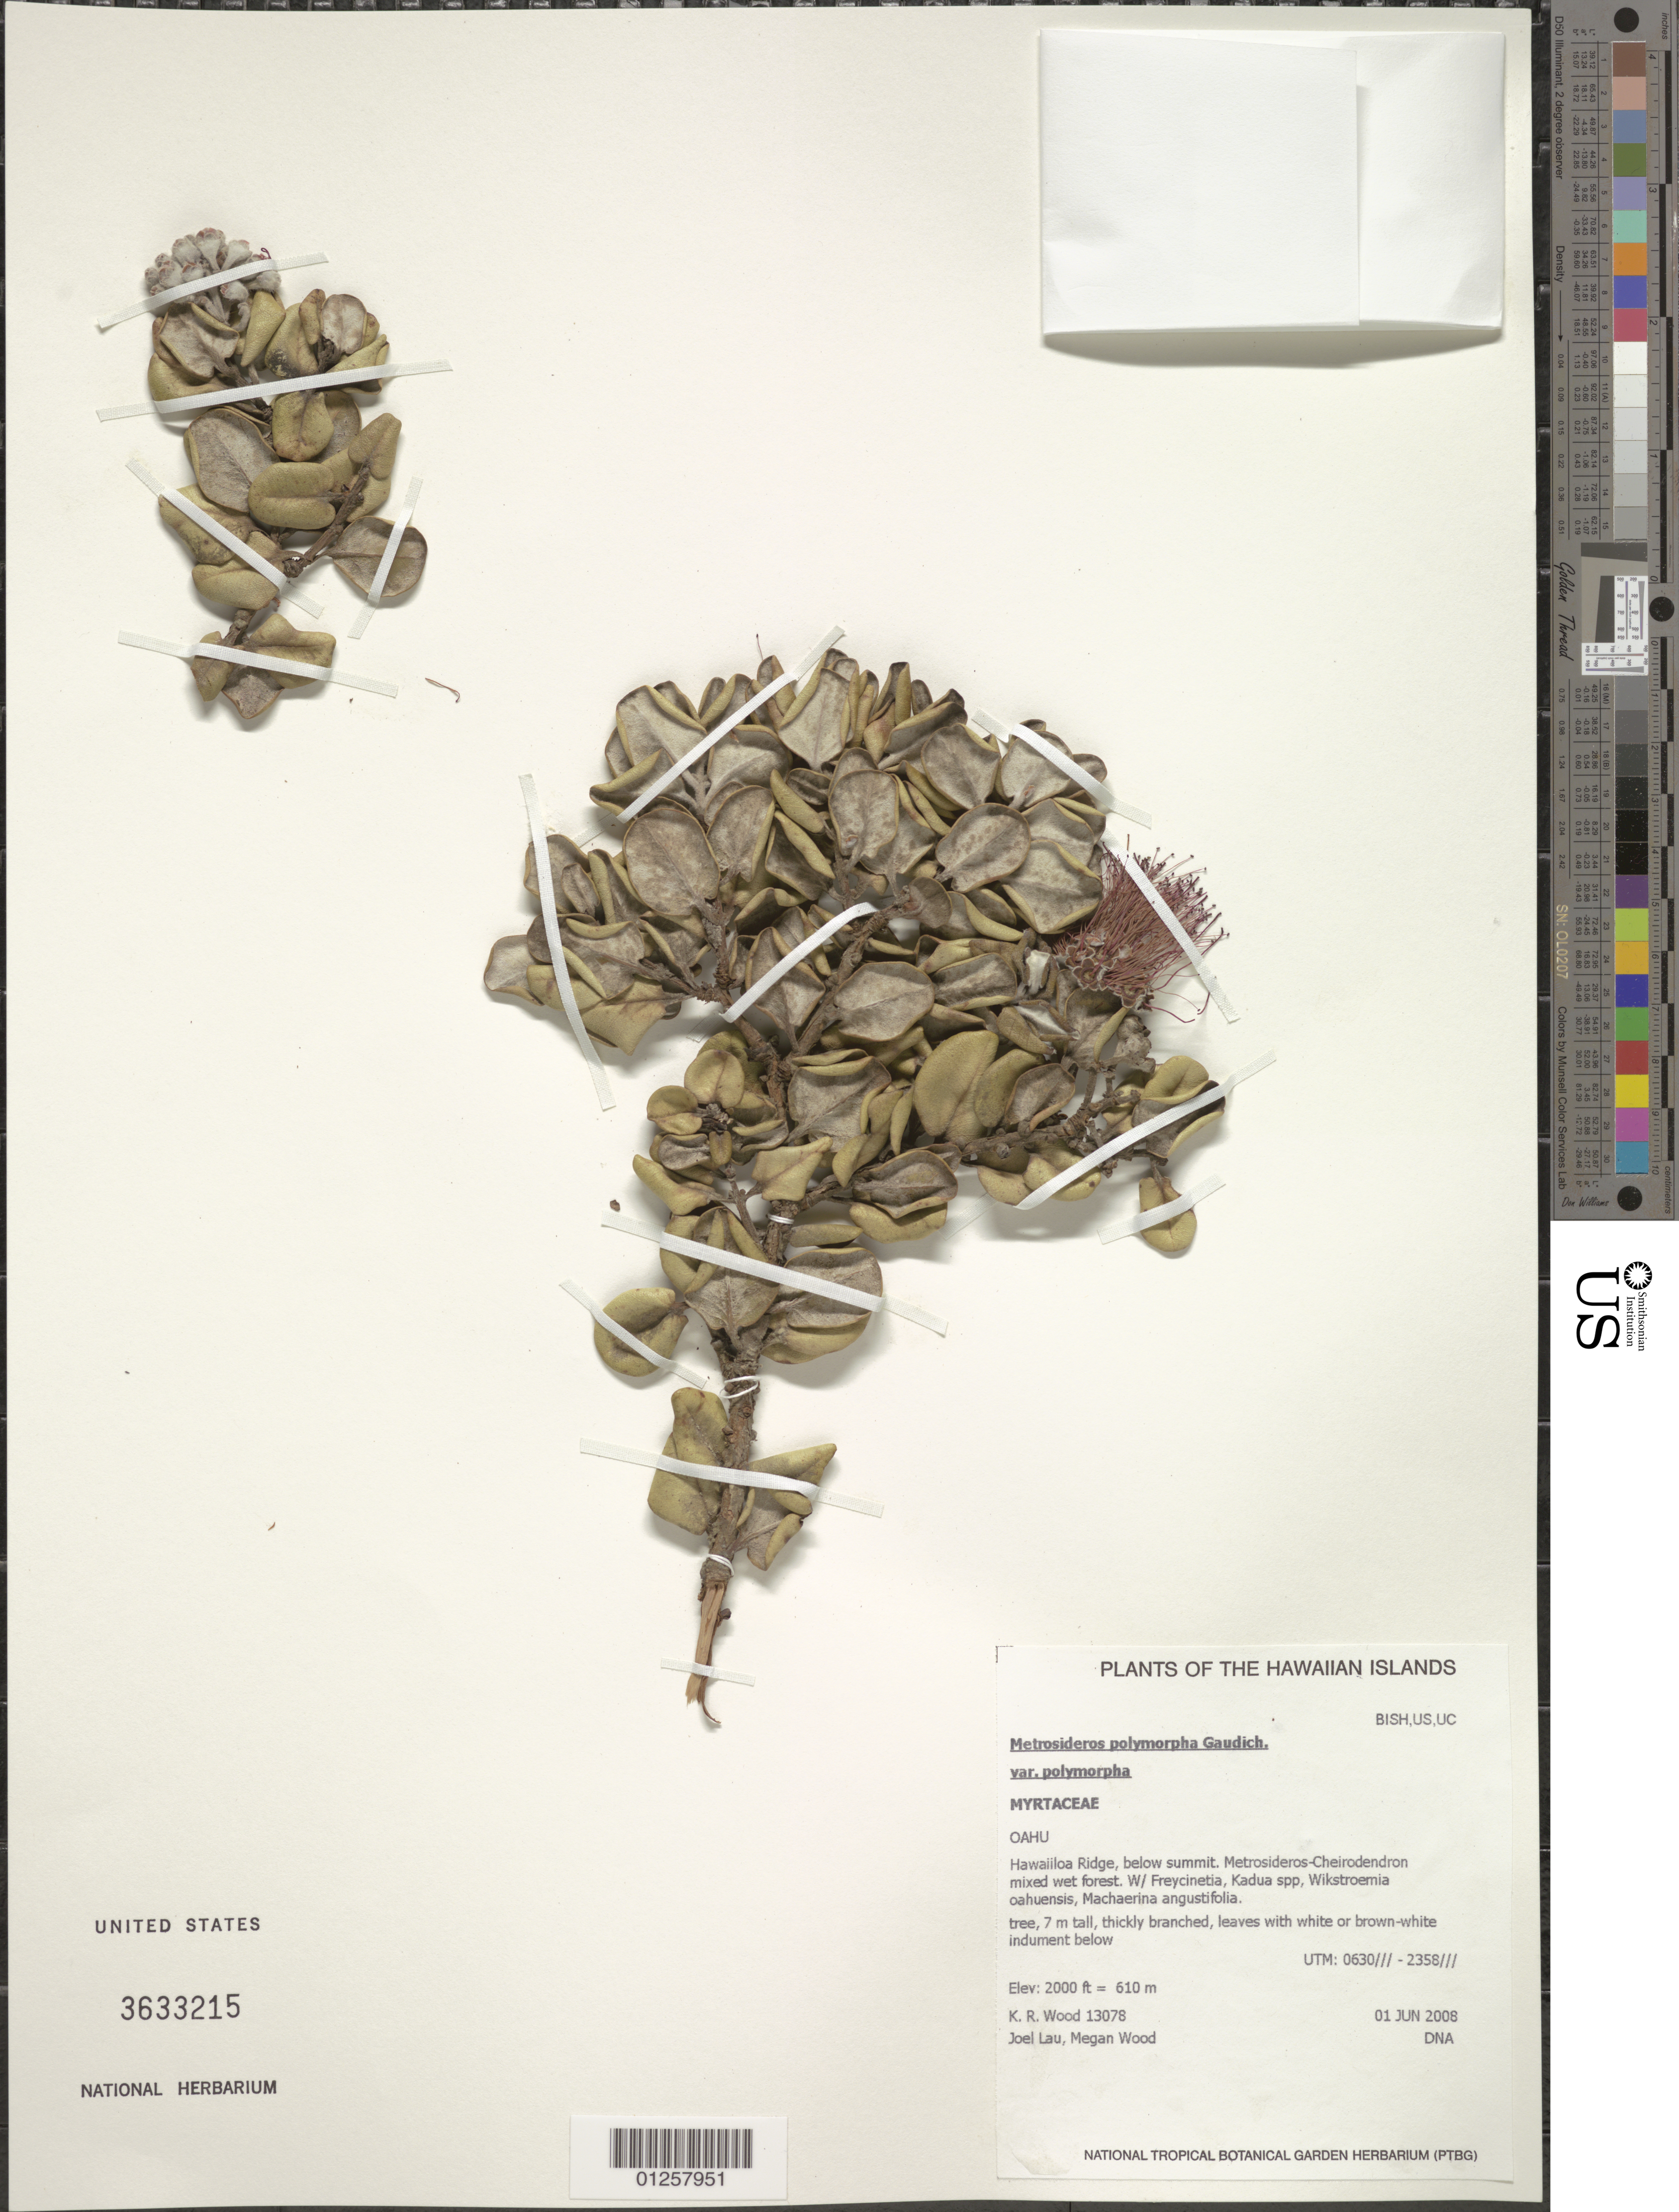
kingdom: Plantae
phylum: Tracheophyta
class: Magnoliopsida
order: Myrtales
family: Myrtaceae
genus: Metrosideros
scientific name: Metrosideros polymorpha var. polymorpha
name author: Gaudich.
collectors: K. R. Wood, J. Lau & M. Wood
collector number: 13078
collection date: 2008-06-01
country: United States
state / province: Hawaii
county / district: Honolulu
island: Oahu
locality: Hawaiiloa Ridge, windswept summit.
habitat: Mixed wet forest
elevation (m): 610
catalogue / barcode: US 3633215